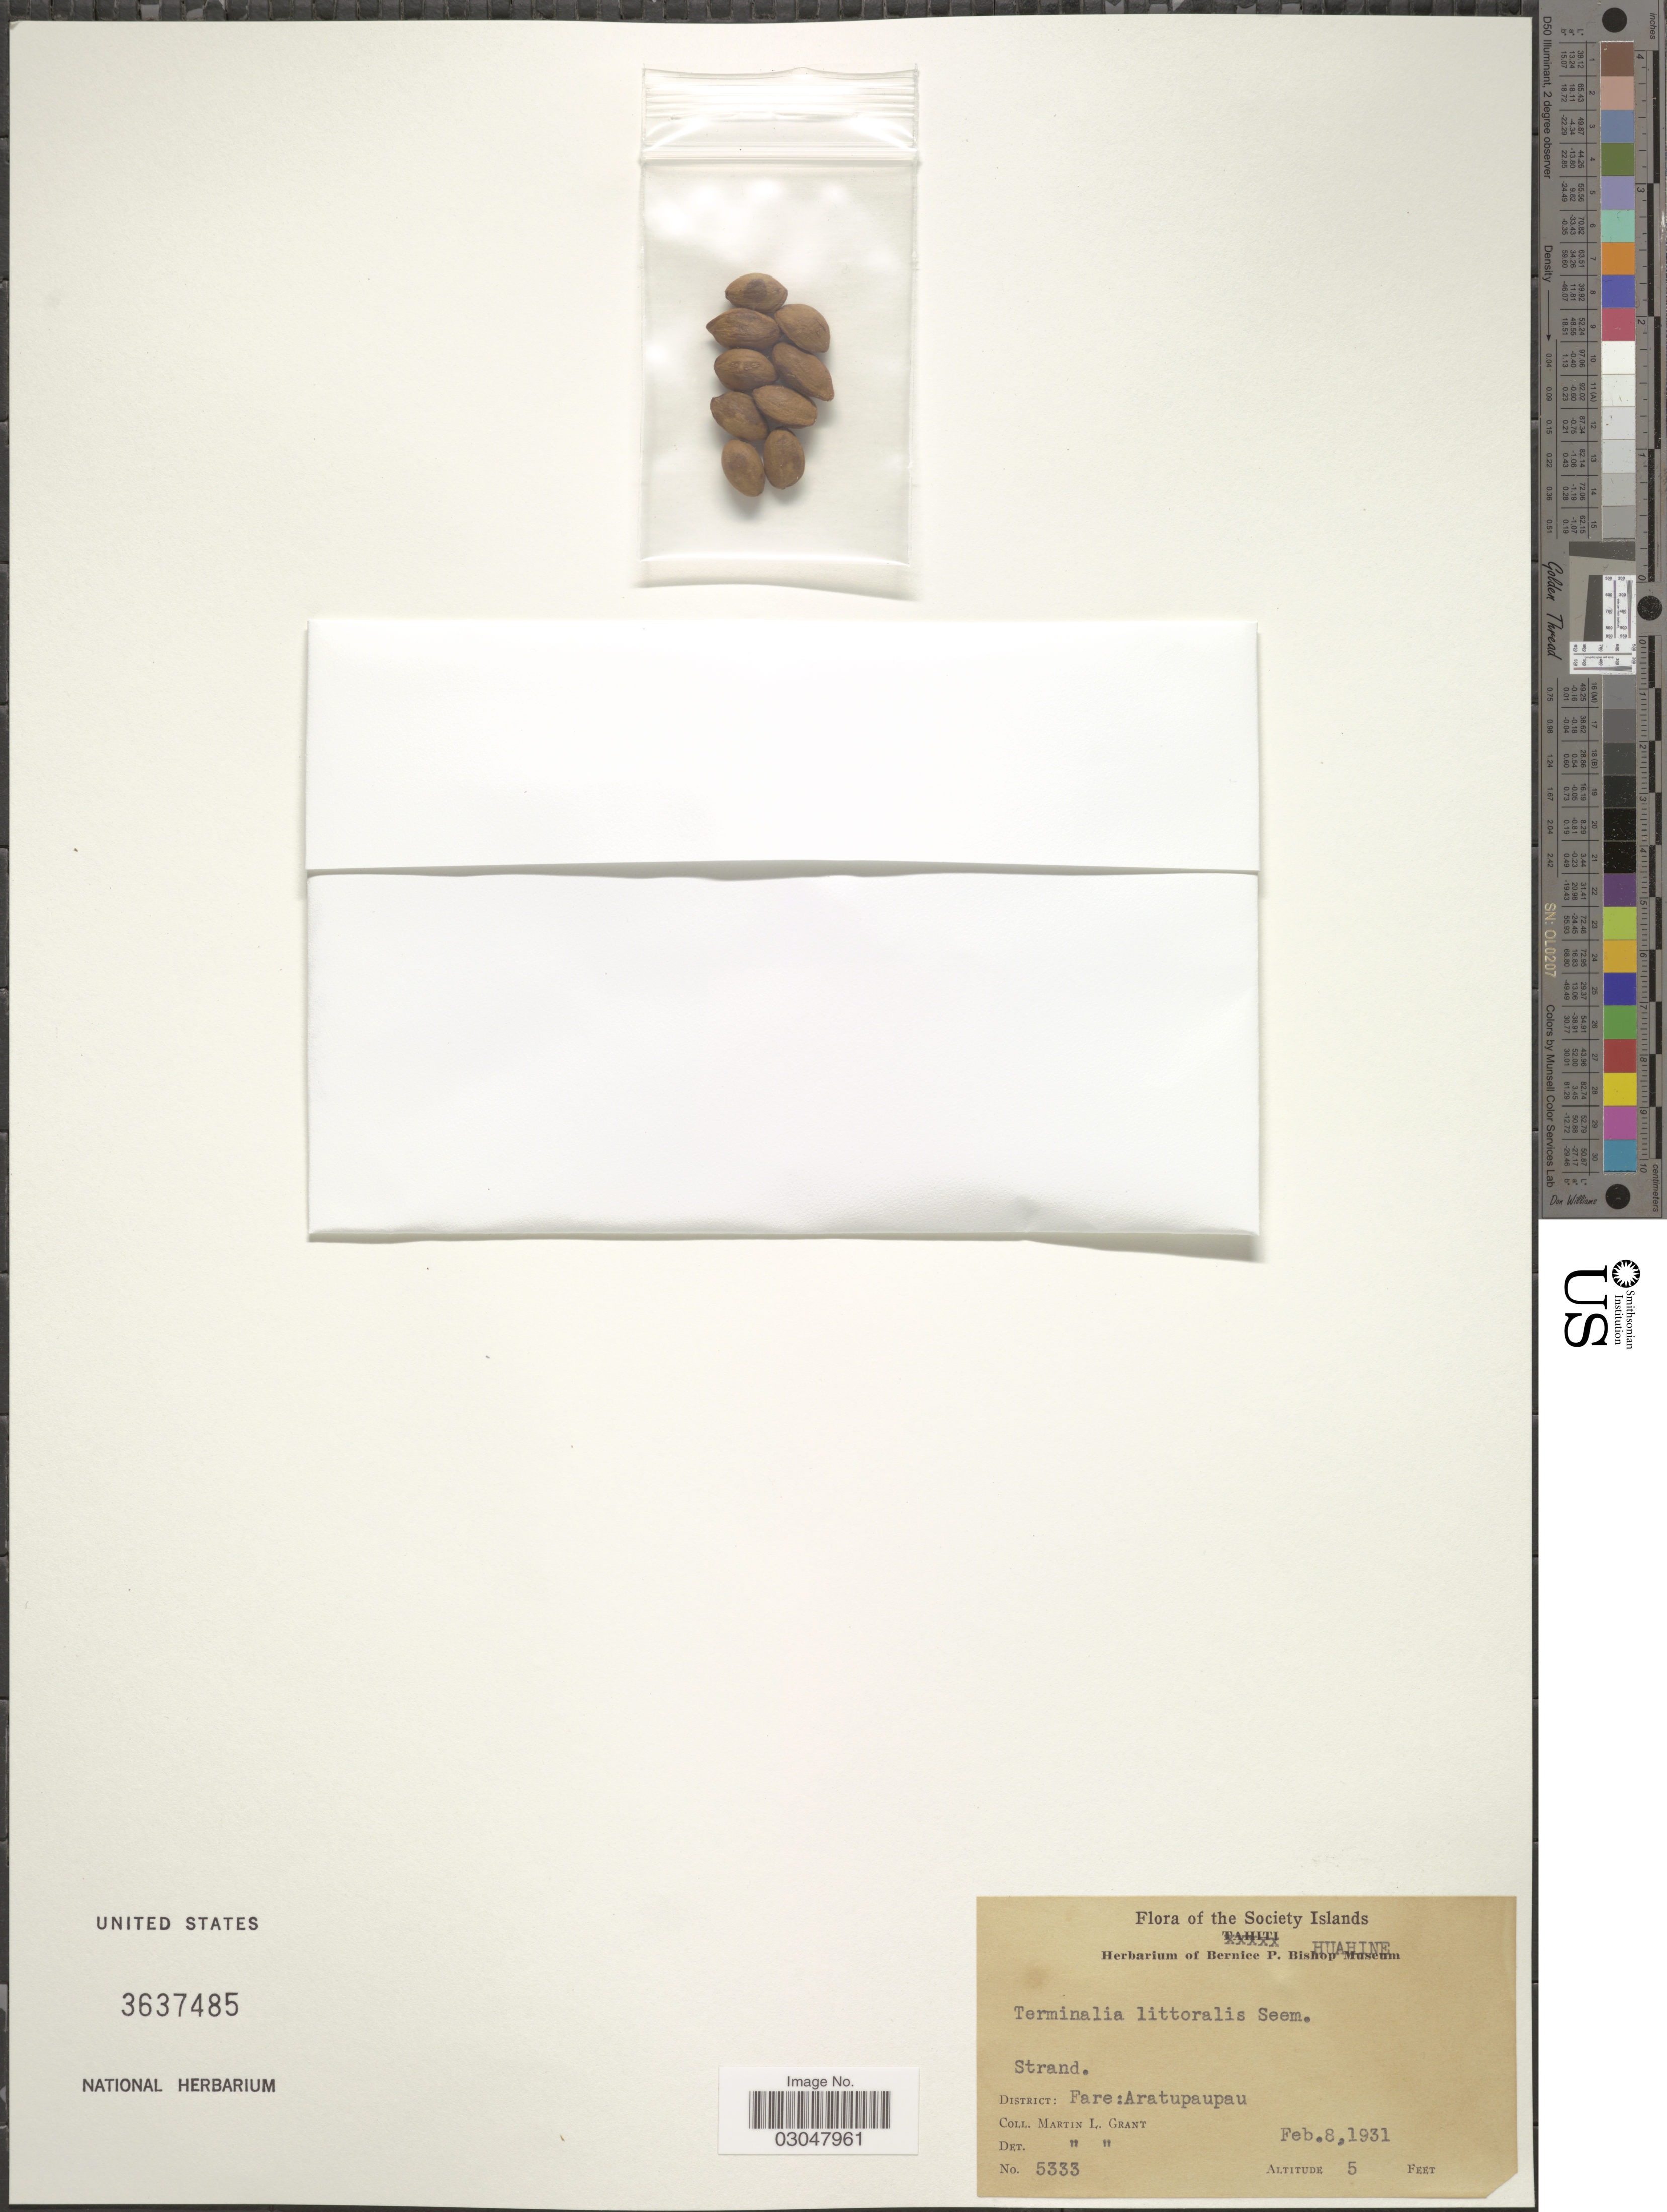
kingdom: Plantae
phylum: Tracheophyta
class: Magnoliopsida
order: Myrtales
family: Combretaceae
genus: Terminalia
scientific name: Terminalia litoralis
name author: Seem.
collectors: M. L. Grant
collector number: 5333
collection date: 1931-02-08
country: French Polynesia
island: Huahine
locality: Society Islands. Huahine. District: Fare: Aratupaupau.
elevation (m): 2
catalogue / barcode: US 3637485